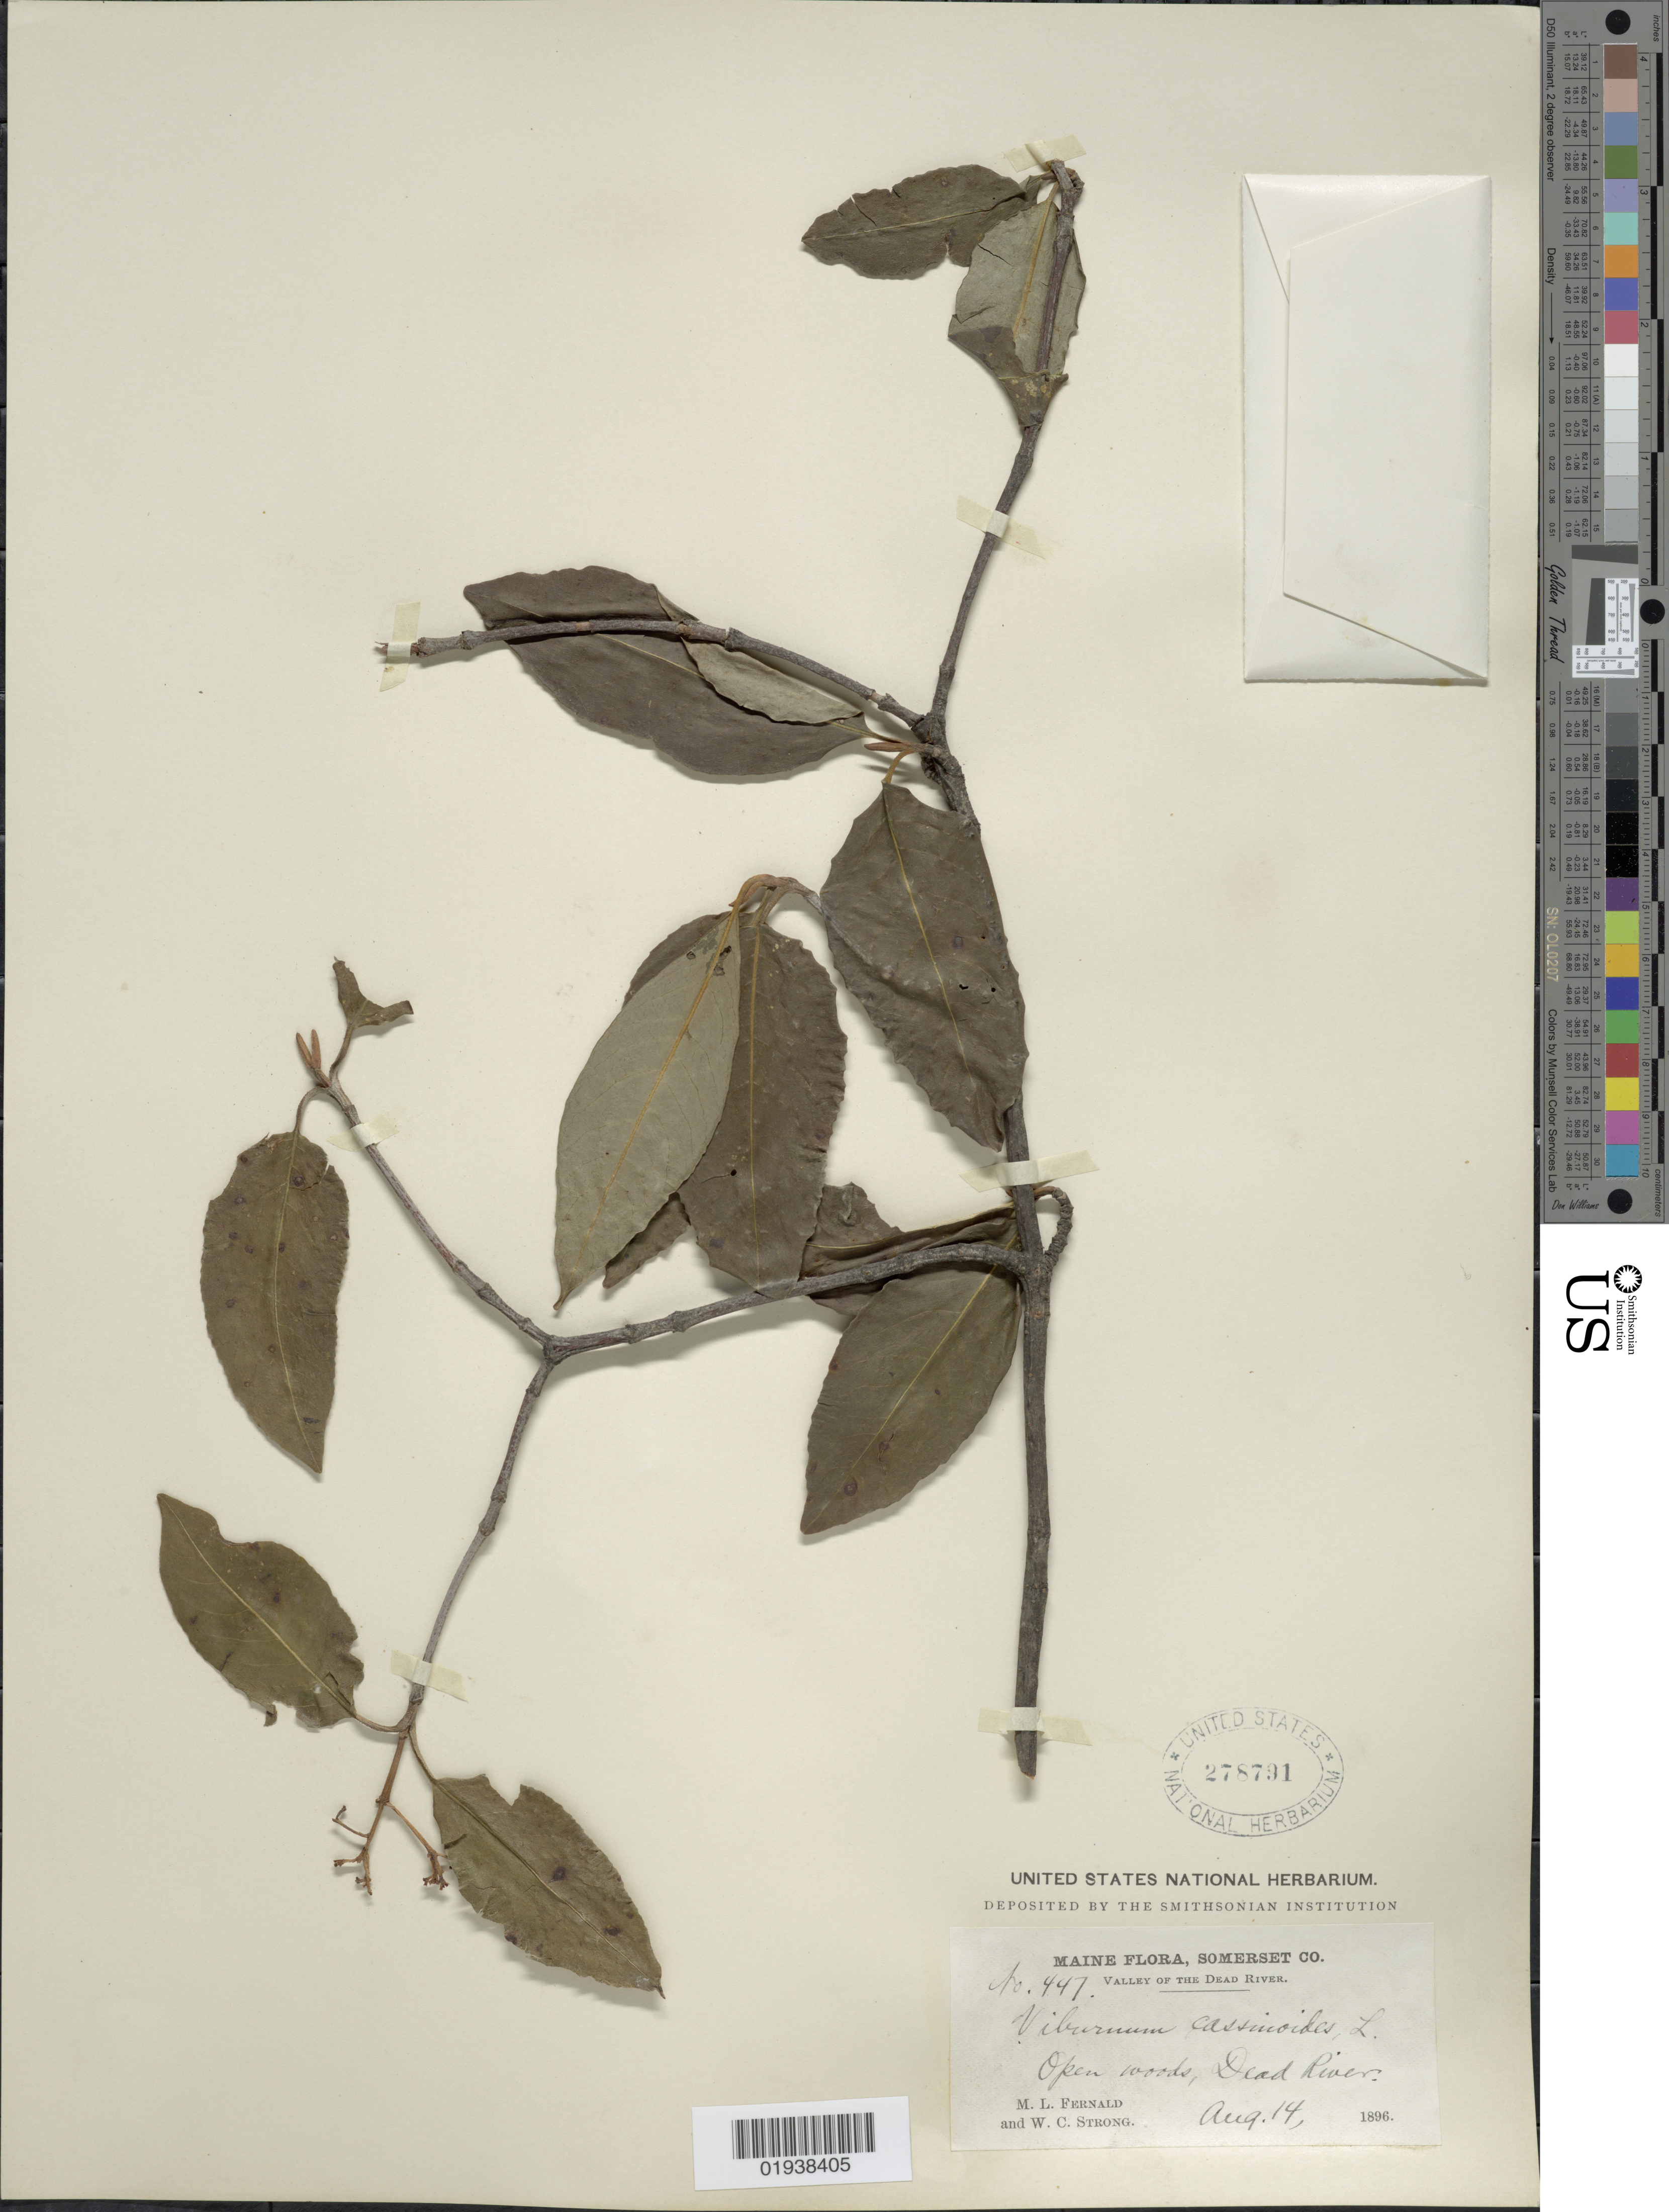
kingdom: Plantae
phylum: Tracheophyta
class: Magnoliopsida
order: Dipsacales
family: Viburnaceae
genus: Viburnum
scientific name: Viburnum cassinoides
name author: L.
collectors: M. L. Fernald & W. C. Strong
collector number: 447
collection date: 1896-08-14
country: United States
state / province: Maine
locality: Somerset Co. Valley of the Dead River. Open woods, Dead River.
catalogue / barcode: US 278791